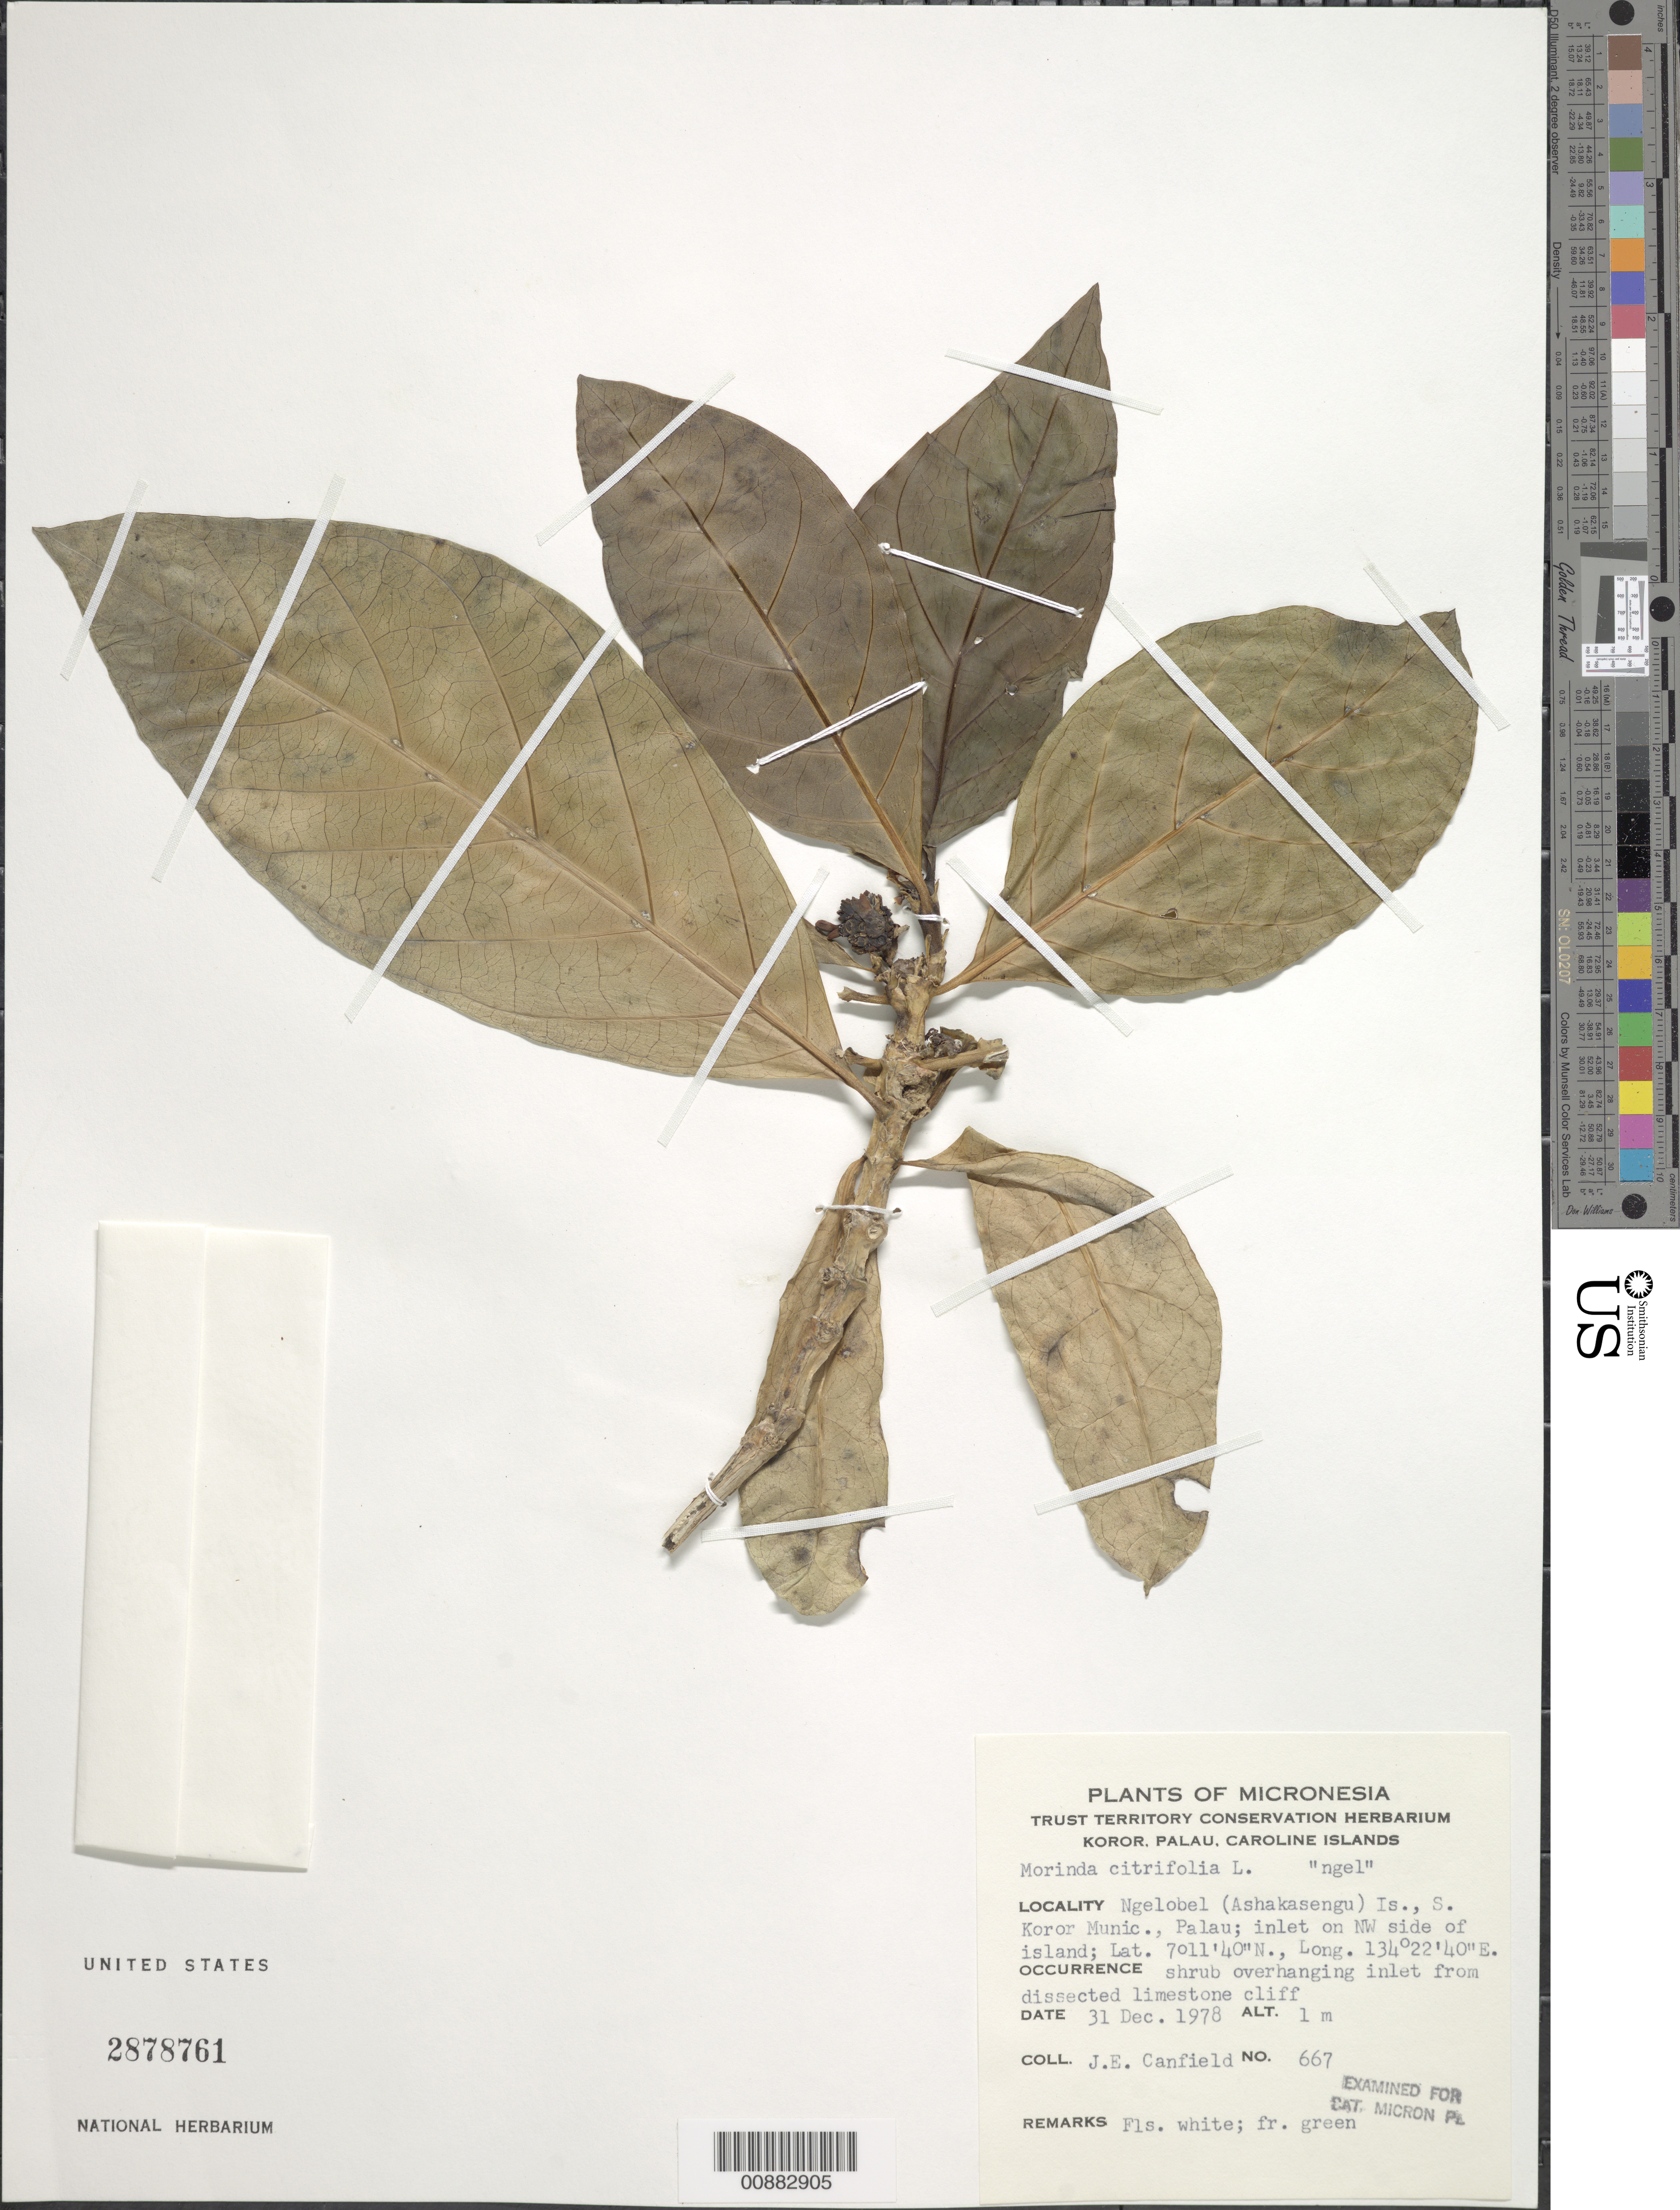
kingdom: Plantae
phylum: Tracheophyta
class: Magnoliopsida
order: Gentianales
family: Rubiaceae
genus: Morinda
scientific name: Morinda citrifolia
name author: L.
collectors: J. E. Canfield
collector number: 667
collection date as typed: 31 Dec 1978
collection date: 1978-12-31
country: Palau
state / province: Koror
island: Oreor (Koror)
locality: Ngelobel (Ashakasengu) I.; S Koror municipality; inlet on NW side of island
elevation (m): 1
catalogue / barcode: US 2878761